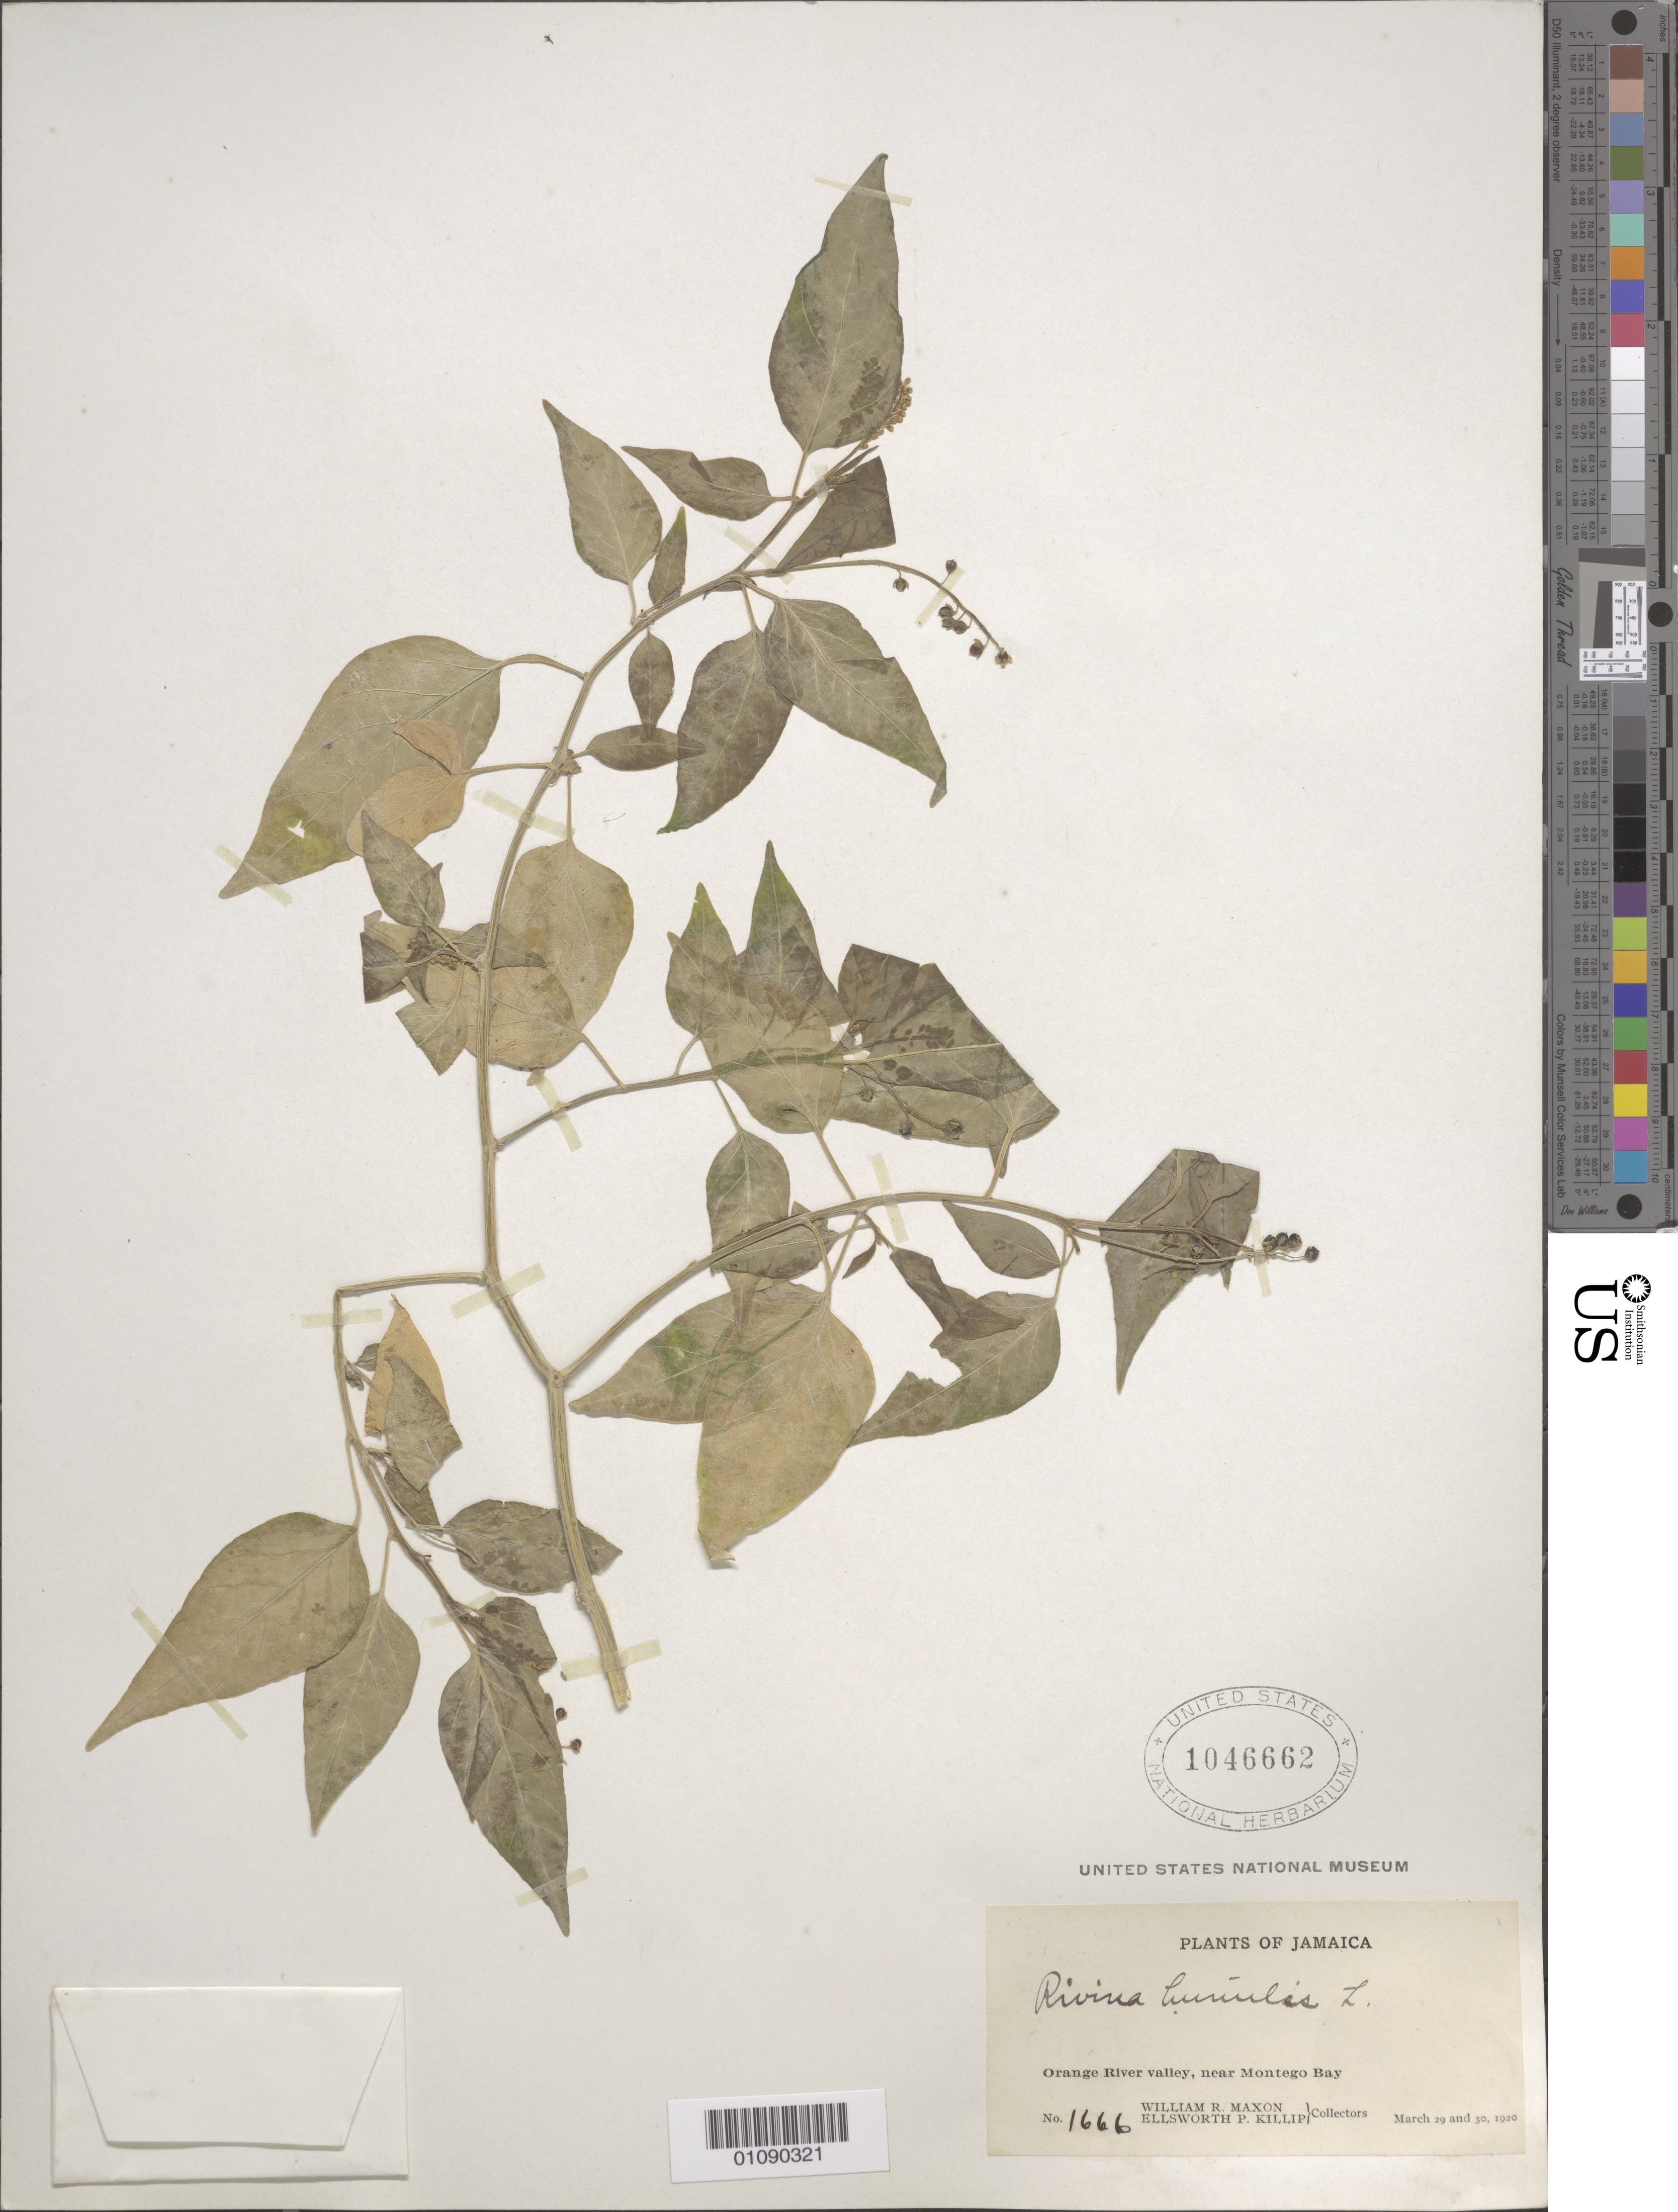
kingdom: Plantae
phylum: Tracheophyta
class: Magnoliopsida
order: Caryophyllales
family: Phytolaccaceae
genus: Rivina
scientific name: Rivina humilis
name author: L.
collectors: W. R. Maxon & E. P. Killip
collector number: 1666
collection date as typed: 29 Mar 1920 to 30 Mar 1920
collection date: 1920-03-29/1920-03-30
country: Jamaica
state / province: Saint James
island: Jamaica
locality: Orange River Valley, near Montego Bay.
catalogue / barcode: US 1046662